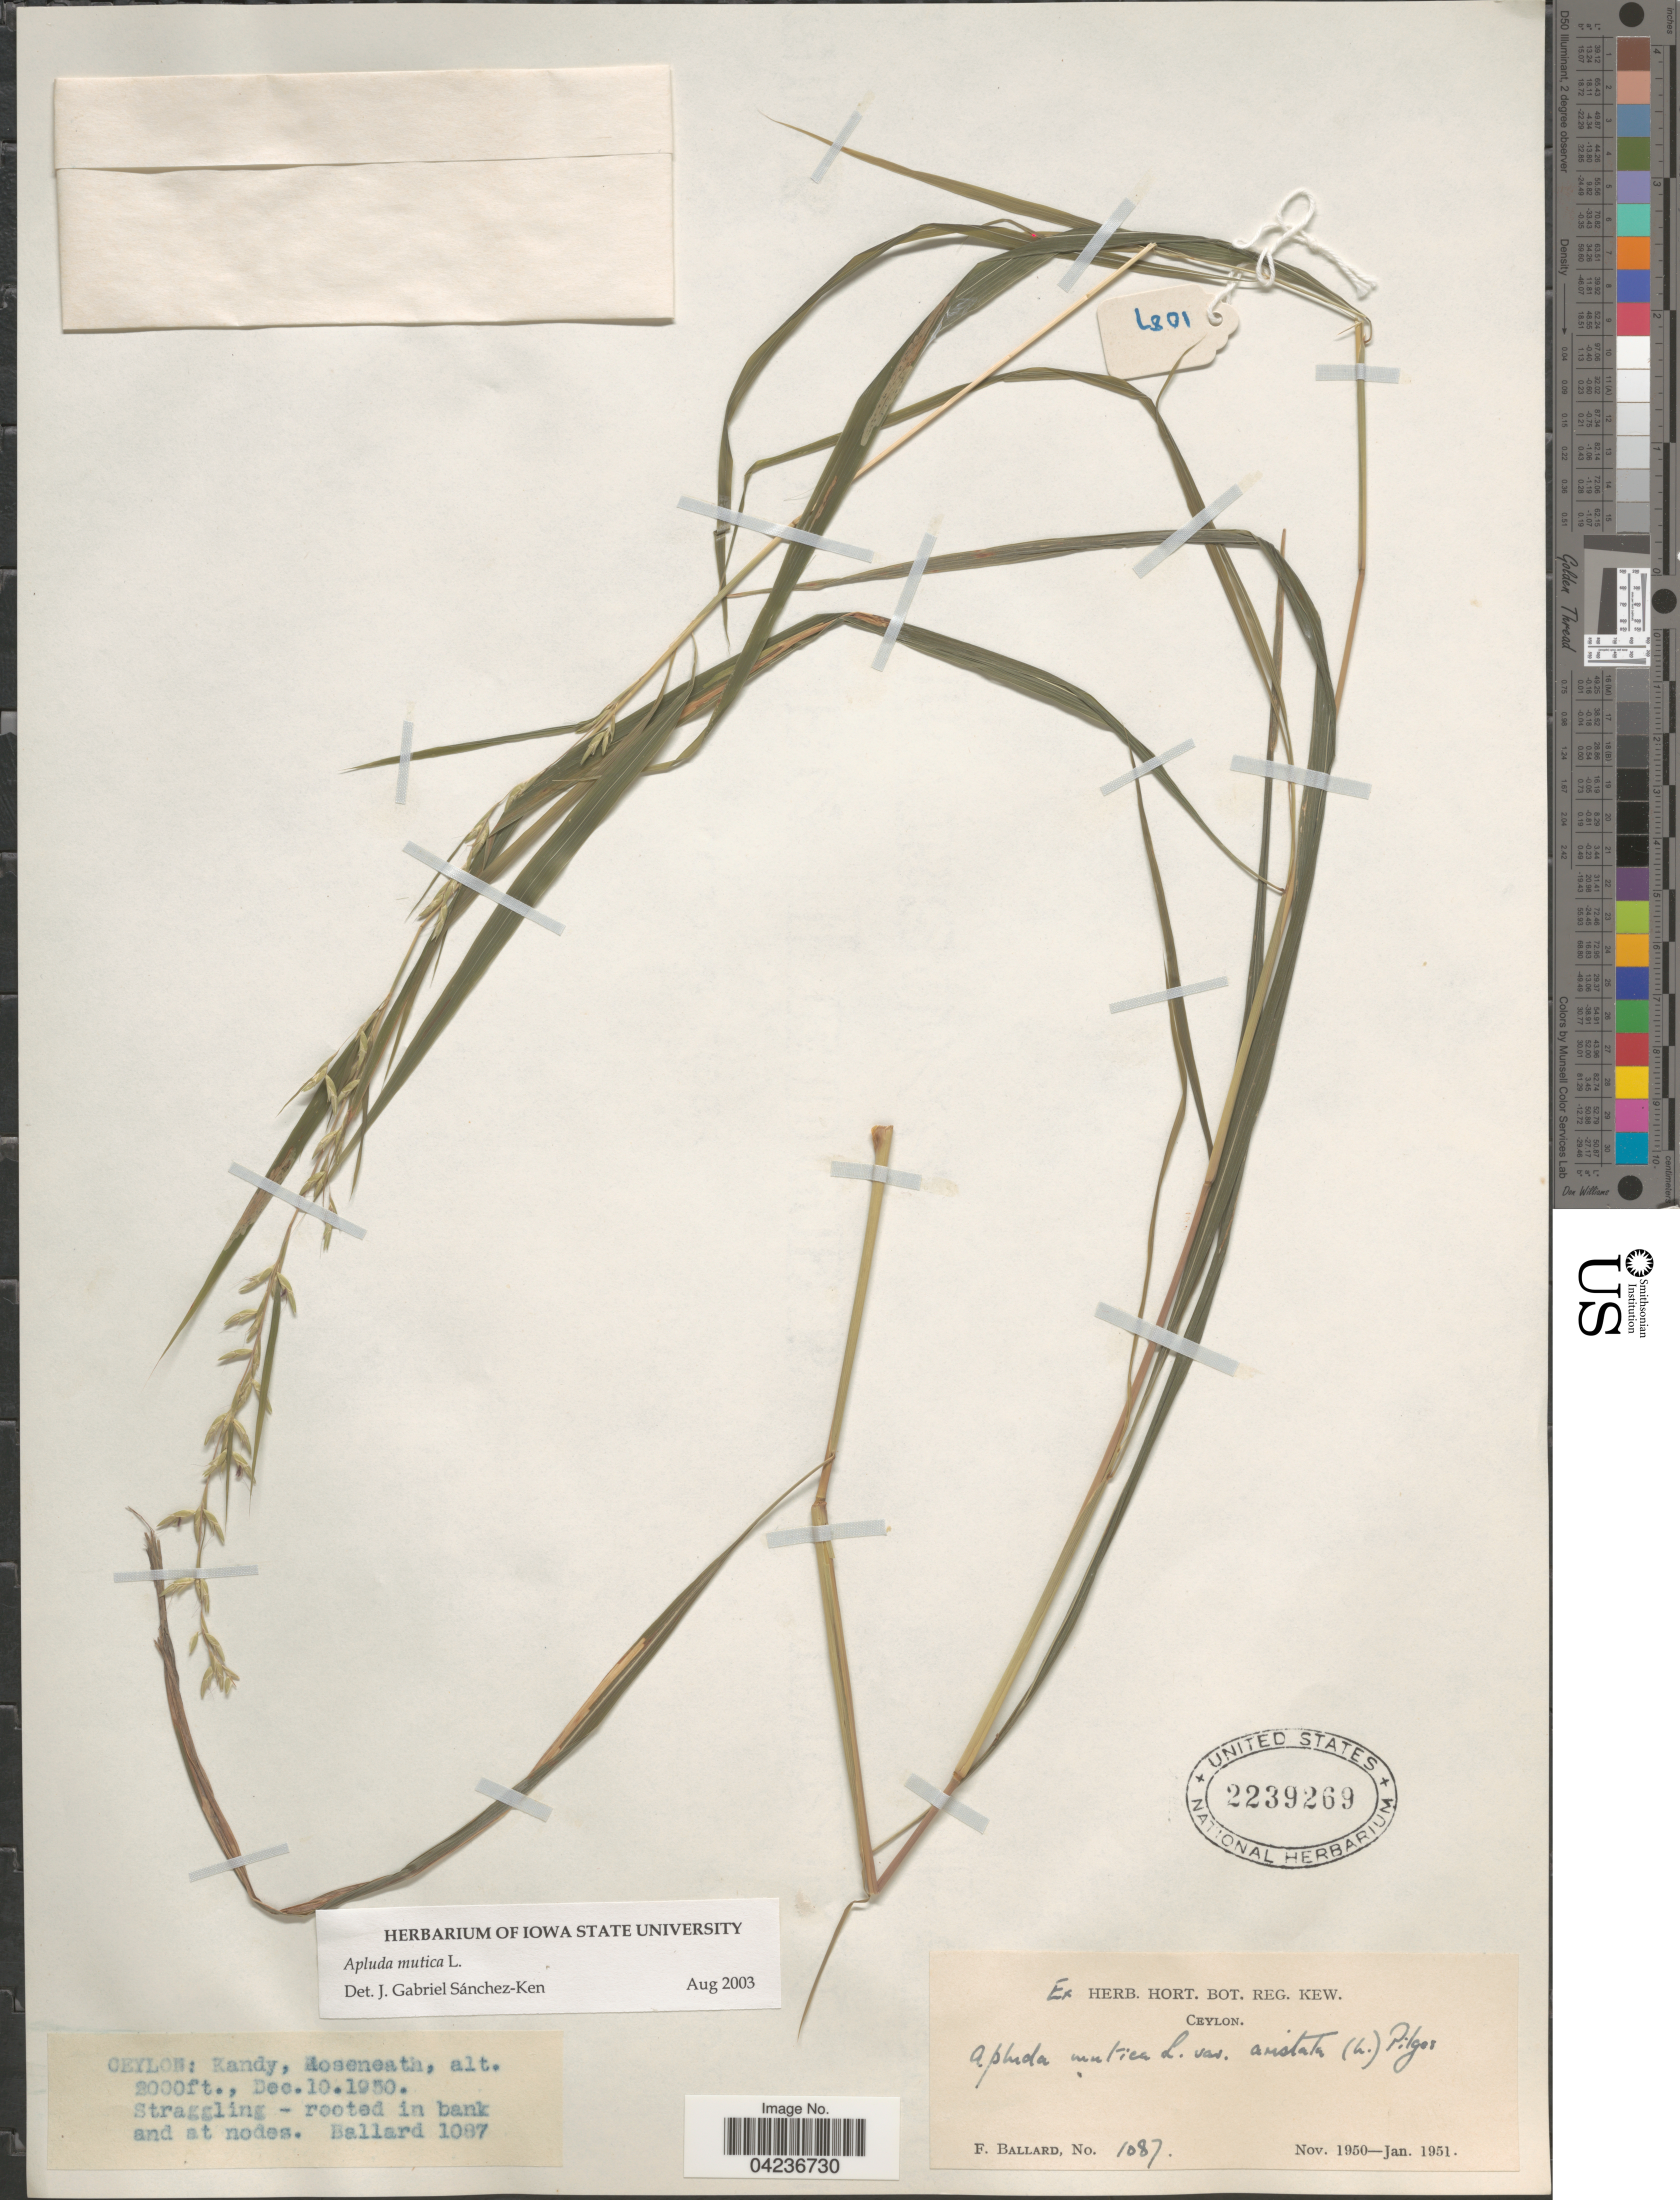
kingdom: Plantae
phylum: Tracheophyta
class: Liliopsida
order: Poales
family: Poaceae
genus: Apluda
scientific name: Apluda mutica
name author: L.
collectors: F. Ballard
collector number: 1087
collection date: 1950-12-10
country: Sri Lanka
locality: Ceylon: Kandy, Roseneath.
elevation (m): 610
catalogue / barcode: US 2239269